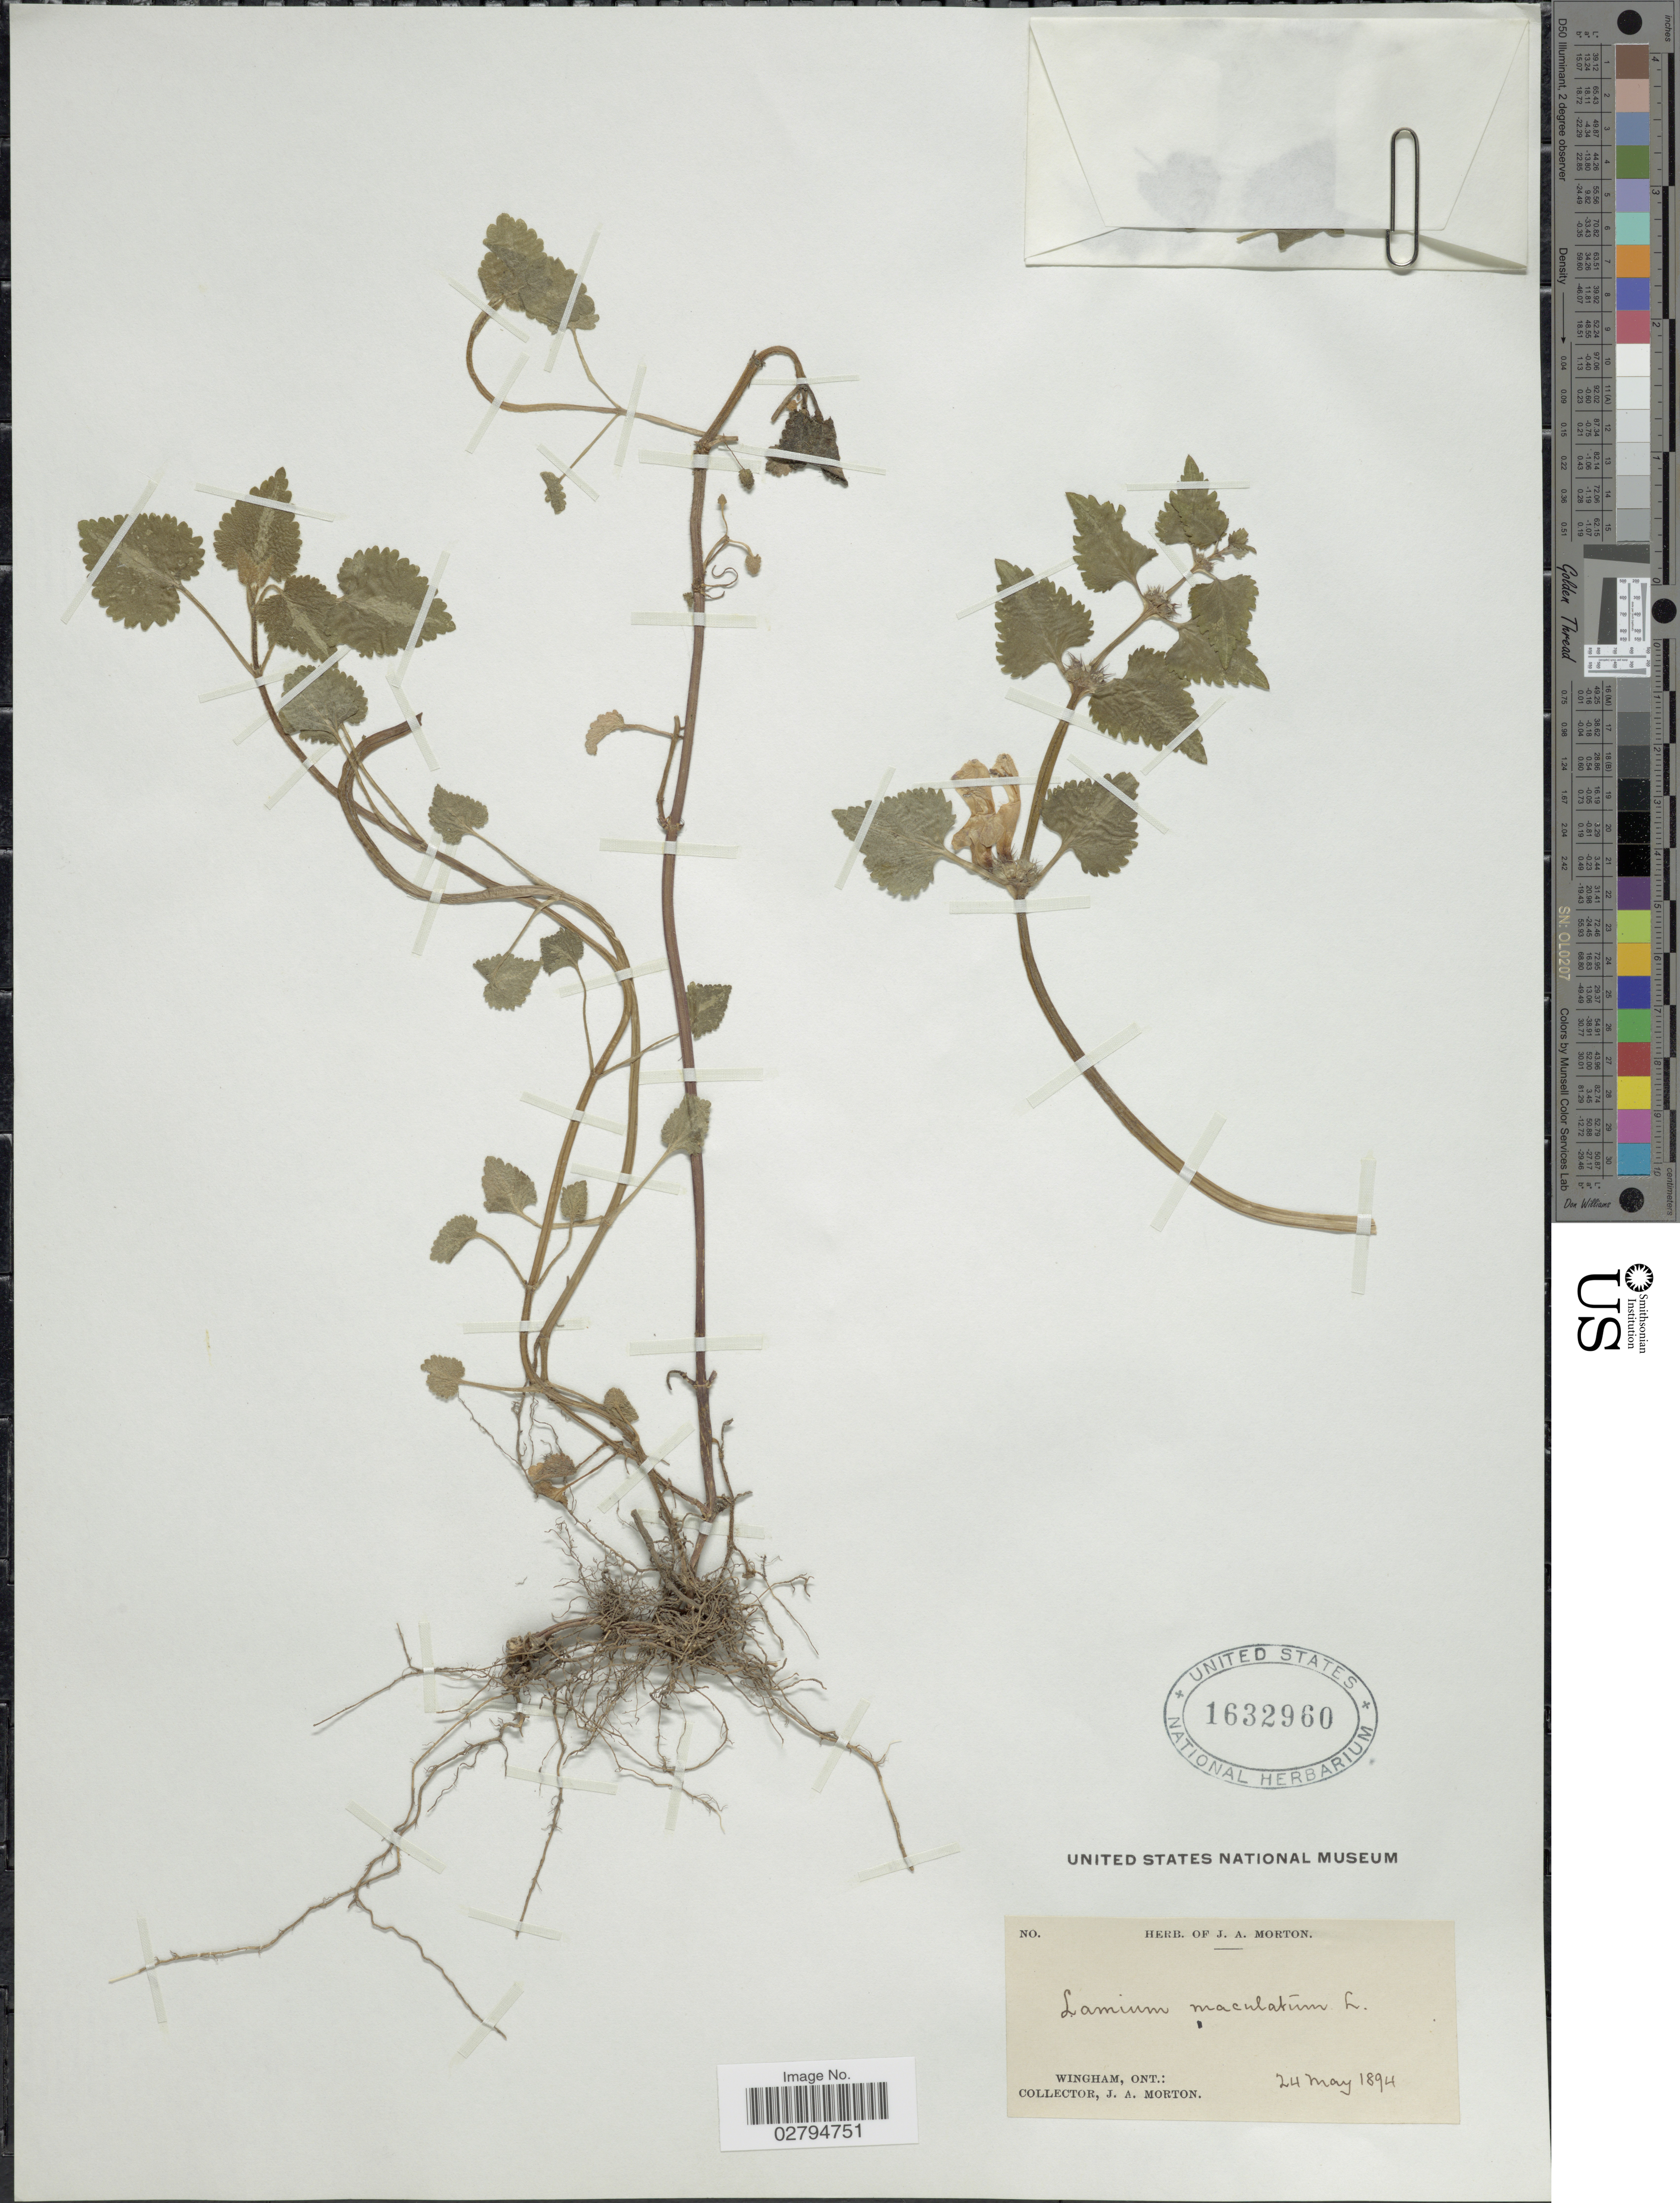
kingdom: Plantae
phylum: Tracheophyta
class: Magnoliopsida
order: Lamiales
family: Lamiaceae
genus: Lamium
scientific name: Lamium maculatum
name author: (L.) L.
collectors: J. A. Morton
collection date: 1894-05-24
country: Canada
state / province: Ontario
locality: Wingham.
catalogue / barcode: US 1632960